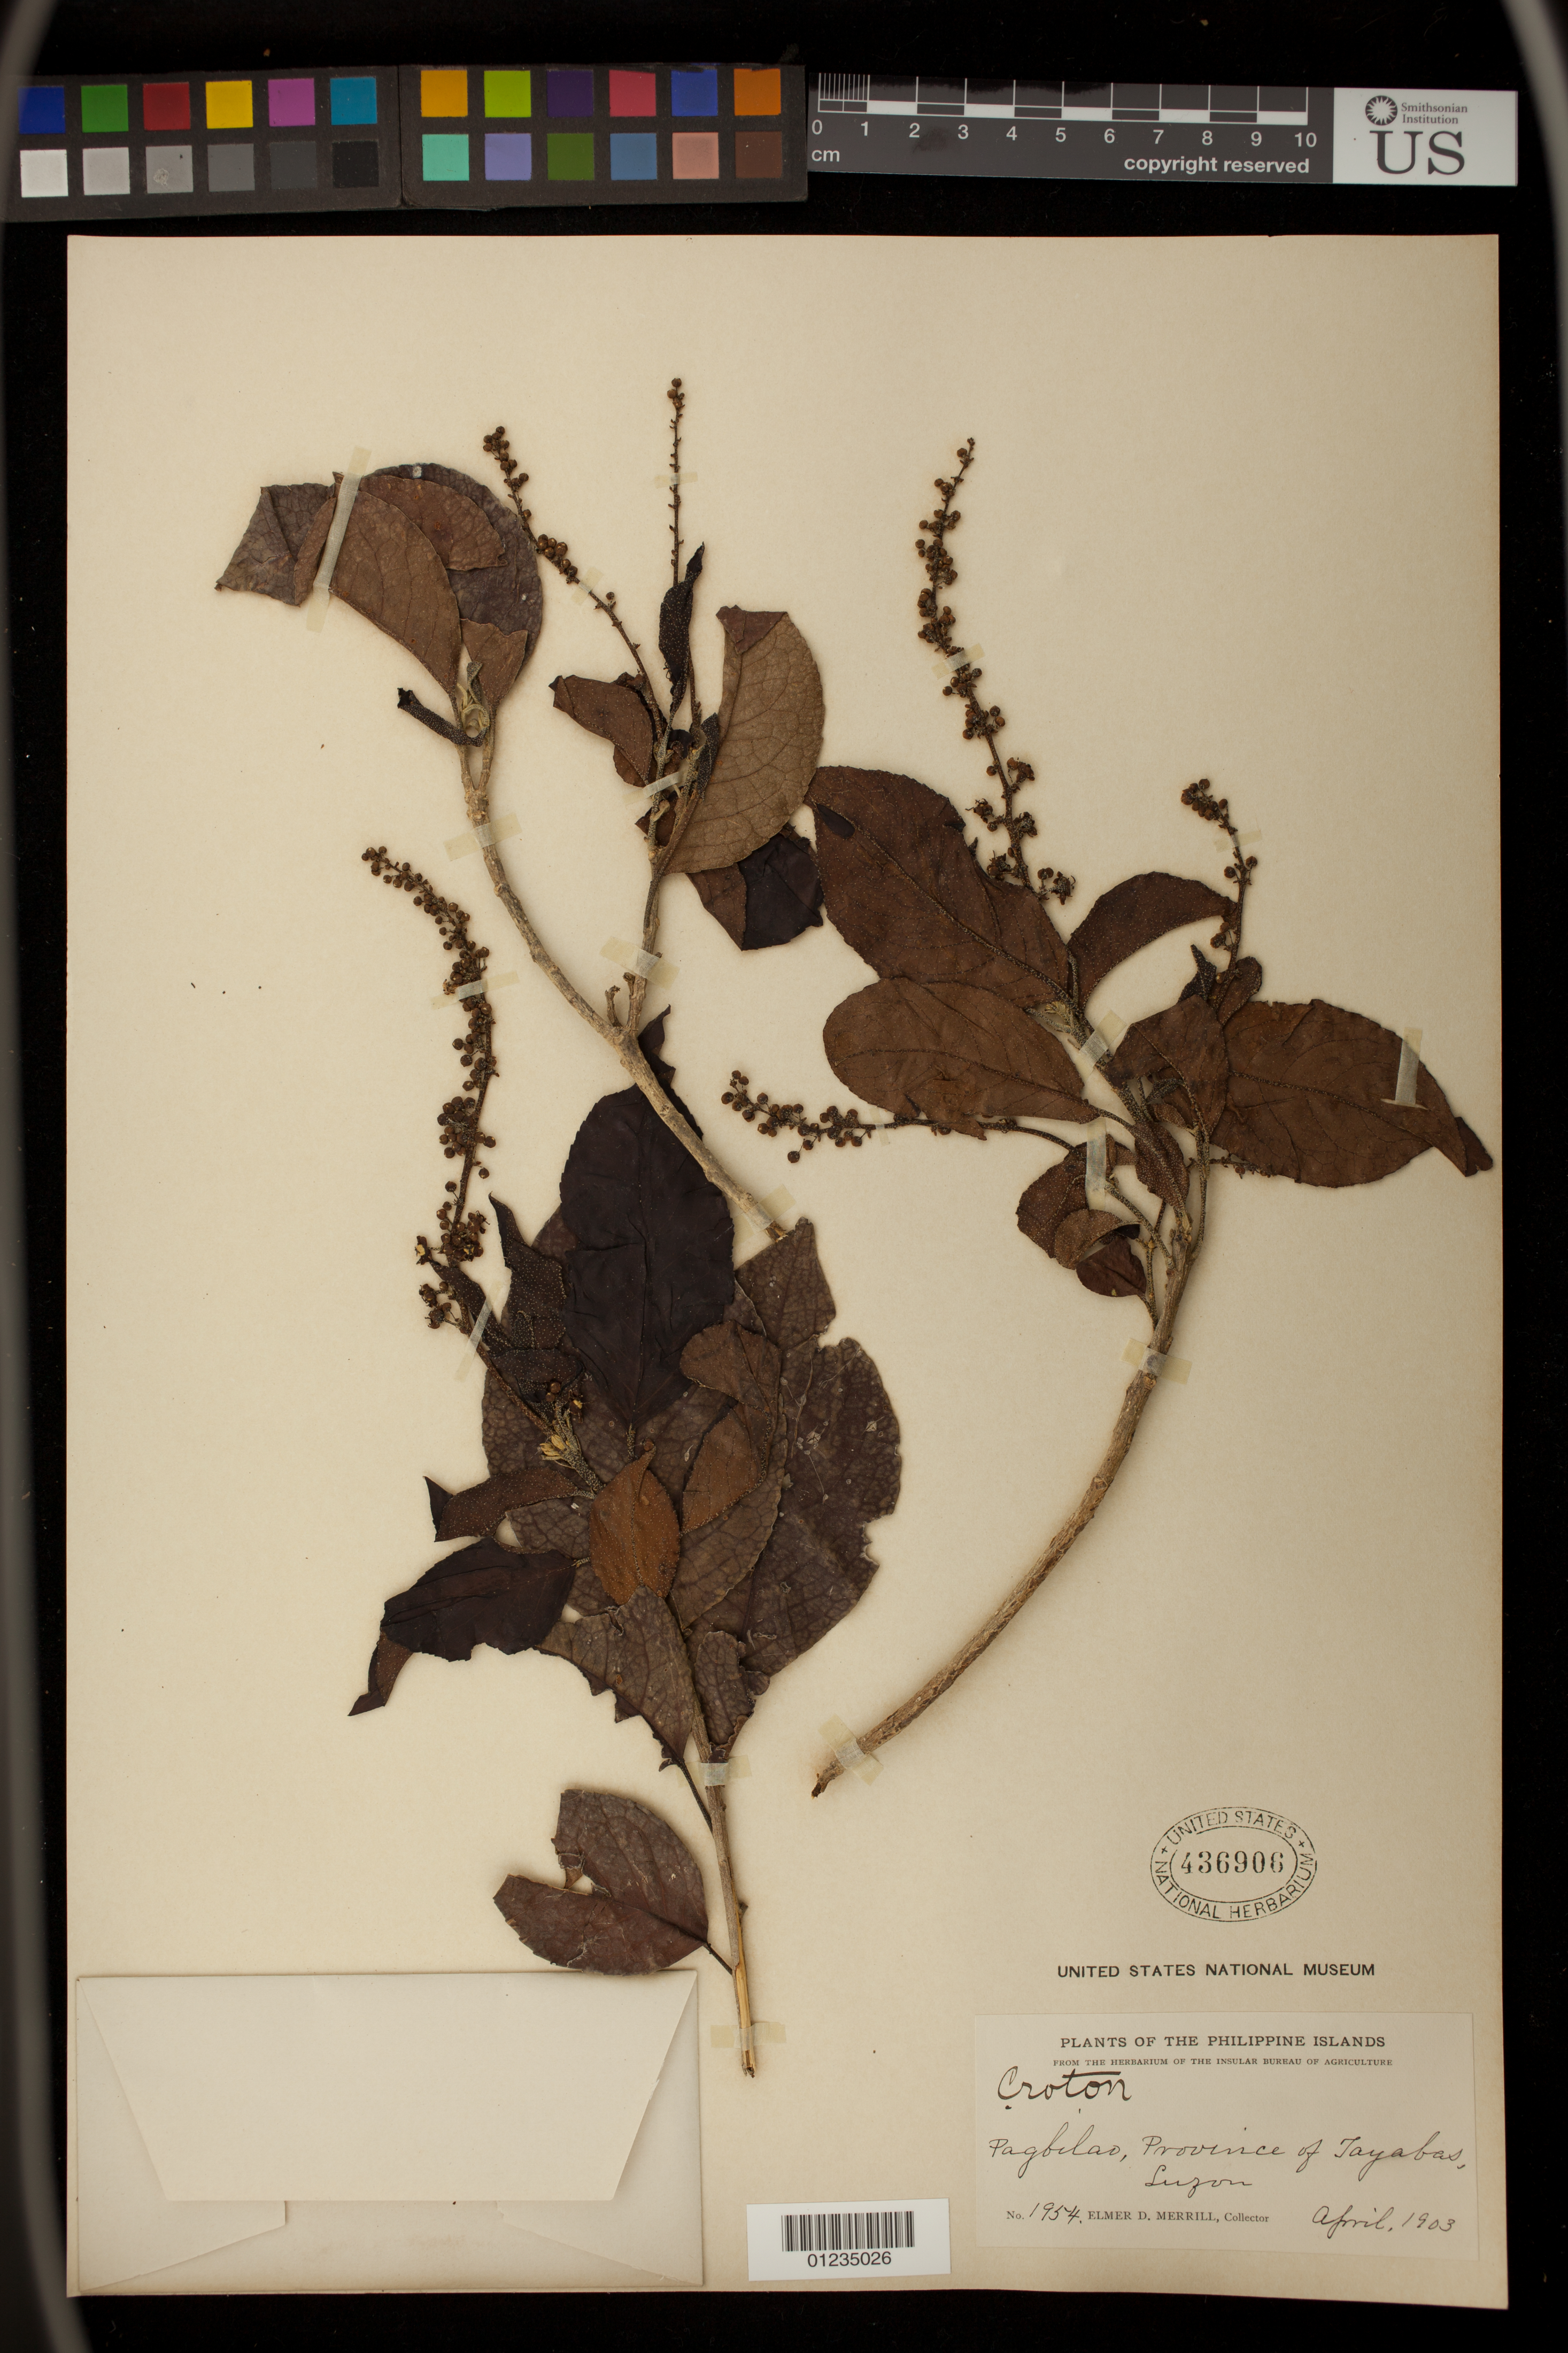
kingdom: Plantae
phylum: Tracheophyta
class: Magnoliopsida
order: Malpighiales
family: Euphorbiaceae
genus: Croton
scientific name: Croton sp.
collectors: E. D. Merrill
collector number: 1954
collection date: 1903-04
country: Philippines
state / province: Calabarzon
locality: Pagbilao, Province of Tayabas, Luzon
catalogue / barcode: US 436906